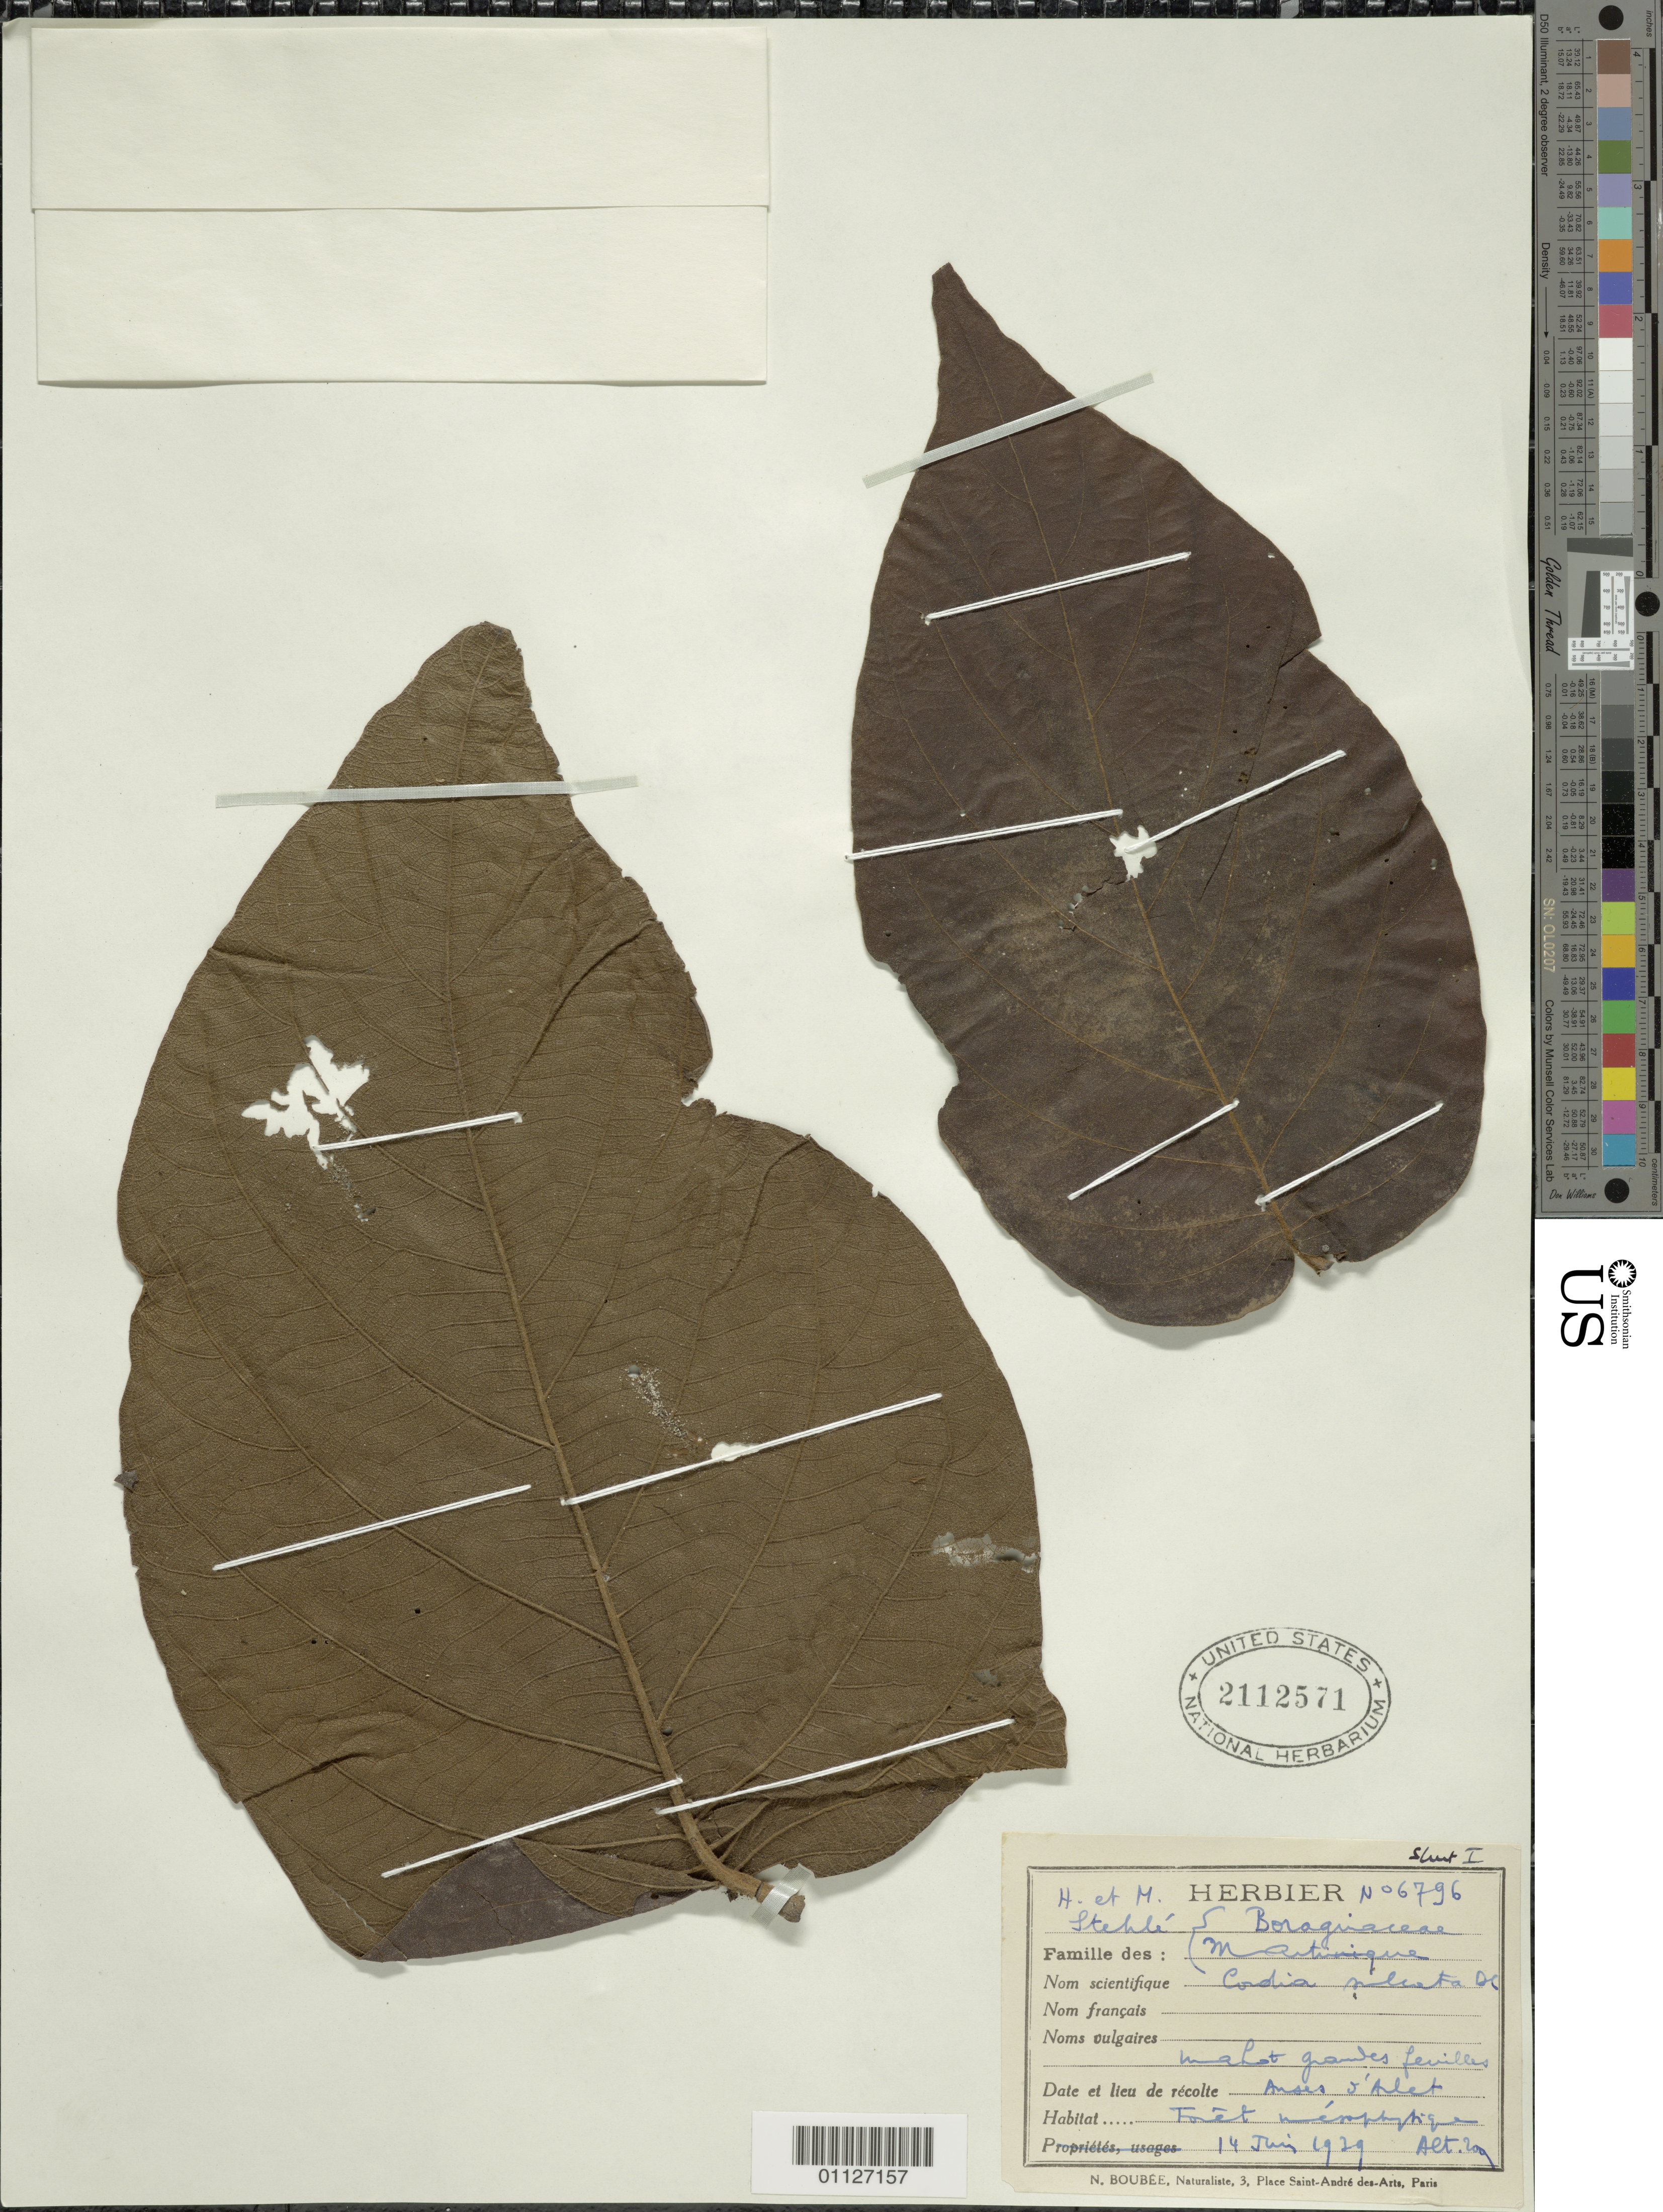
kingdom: Plantae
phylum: Tracheophyta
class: Magnoliopsida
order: Boraginales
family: Cordiaceae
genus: Cordia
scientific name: Cordia sulcata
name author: DC.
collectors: H. Stehlé & M. Stehlé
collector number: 6796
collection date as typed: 14 Jun 1939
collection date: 1939-06-14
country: Martinique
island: Martinique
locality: Anses a'Arlet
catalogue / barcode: US 2112571